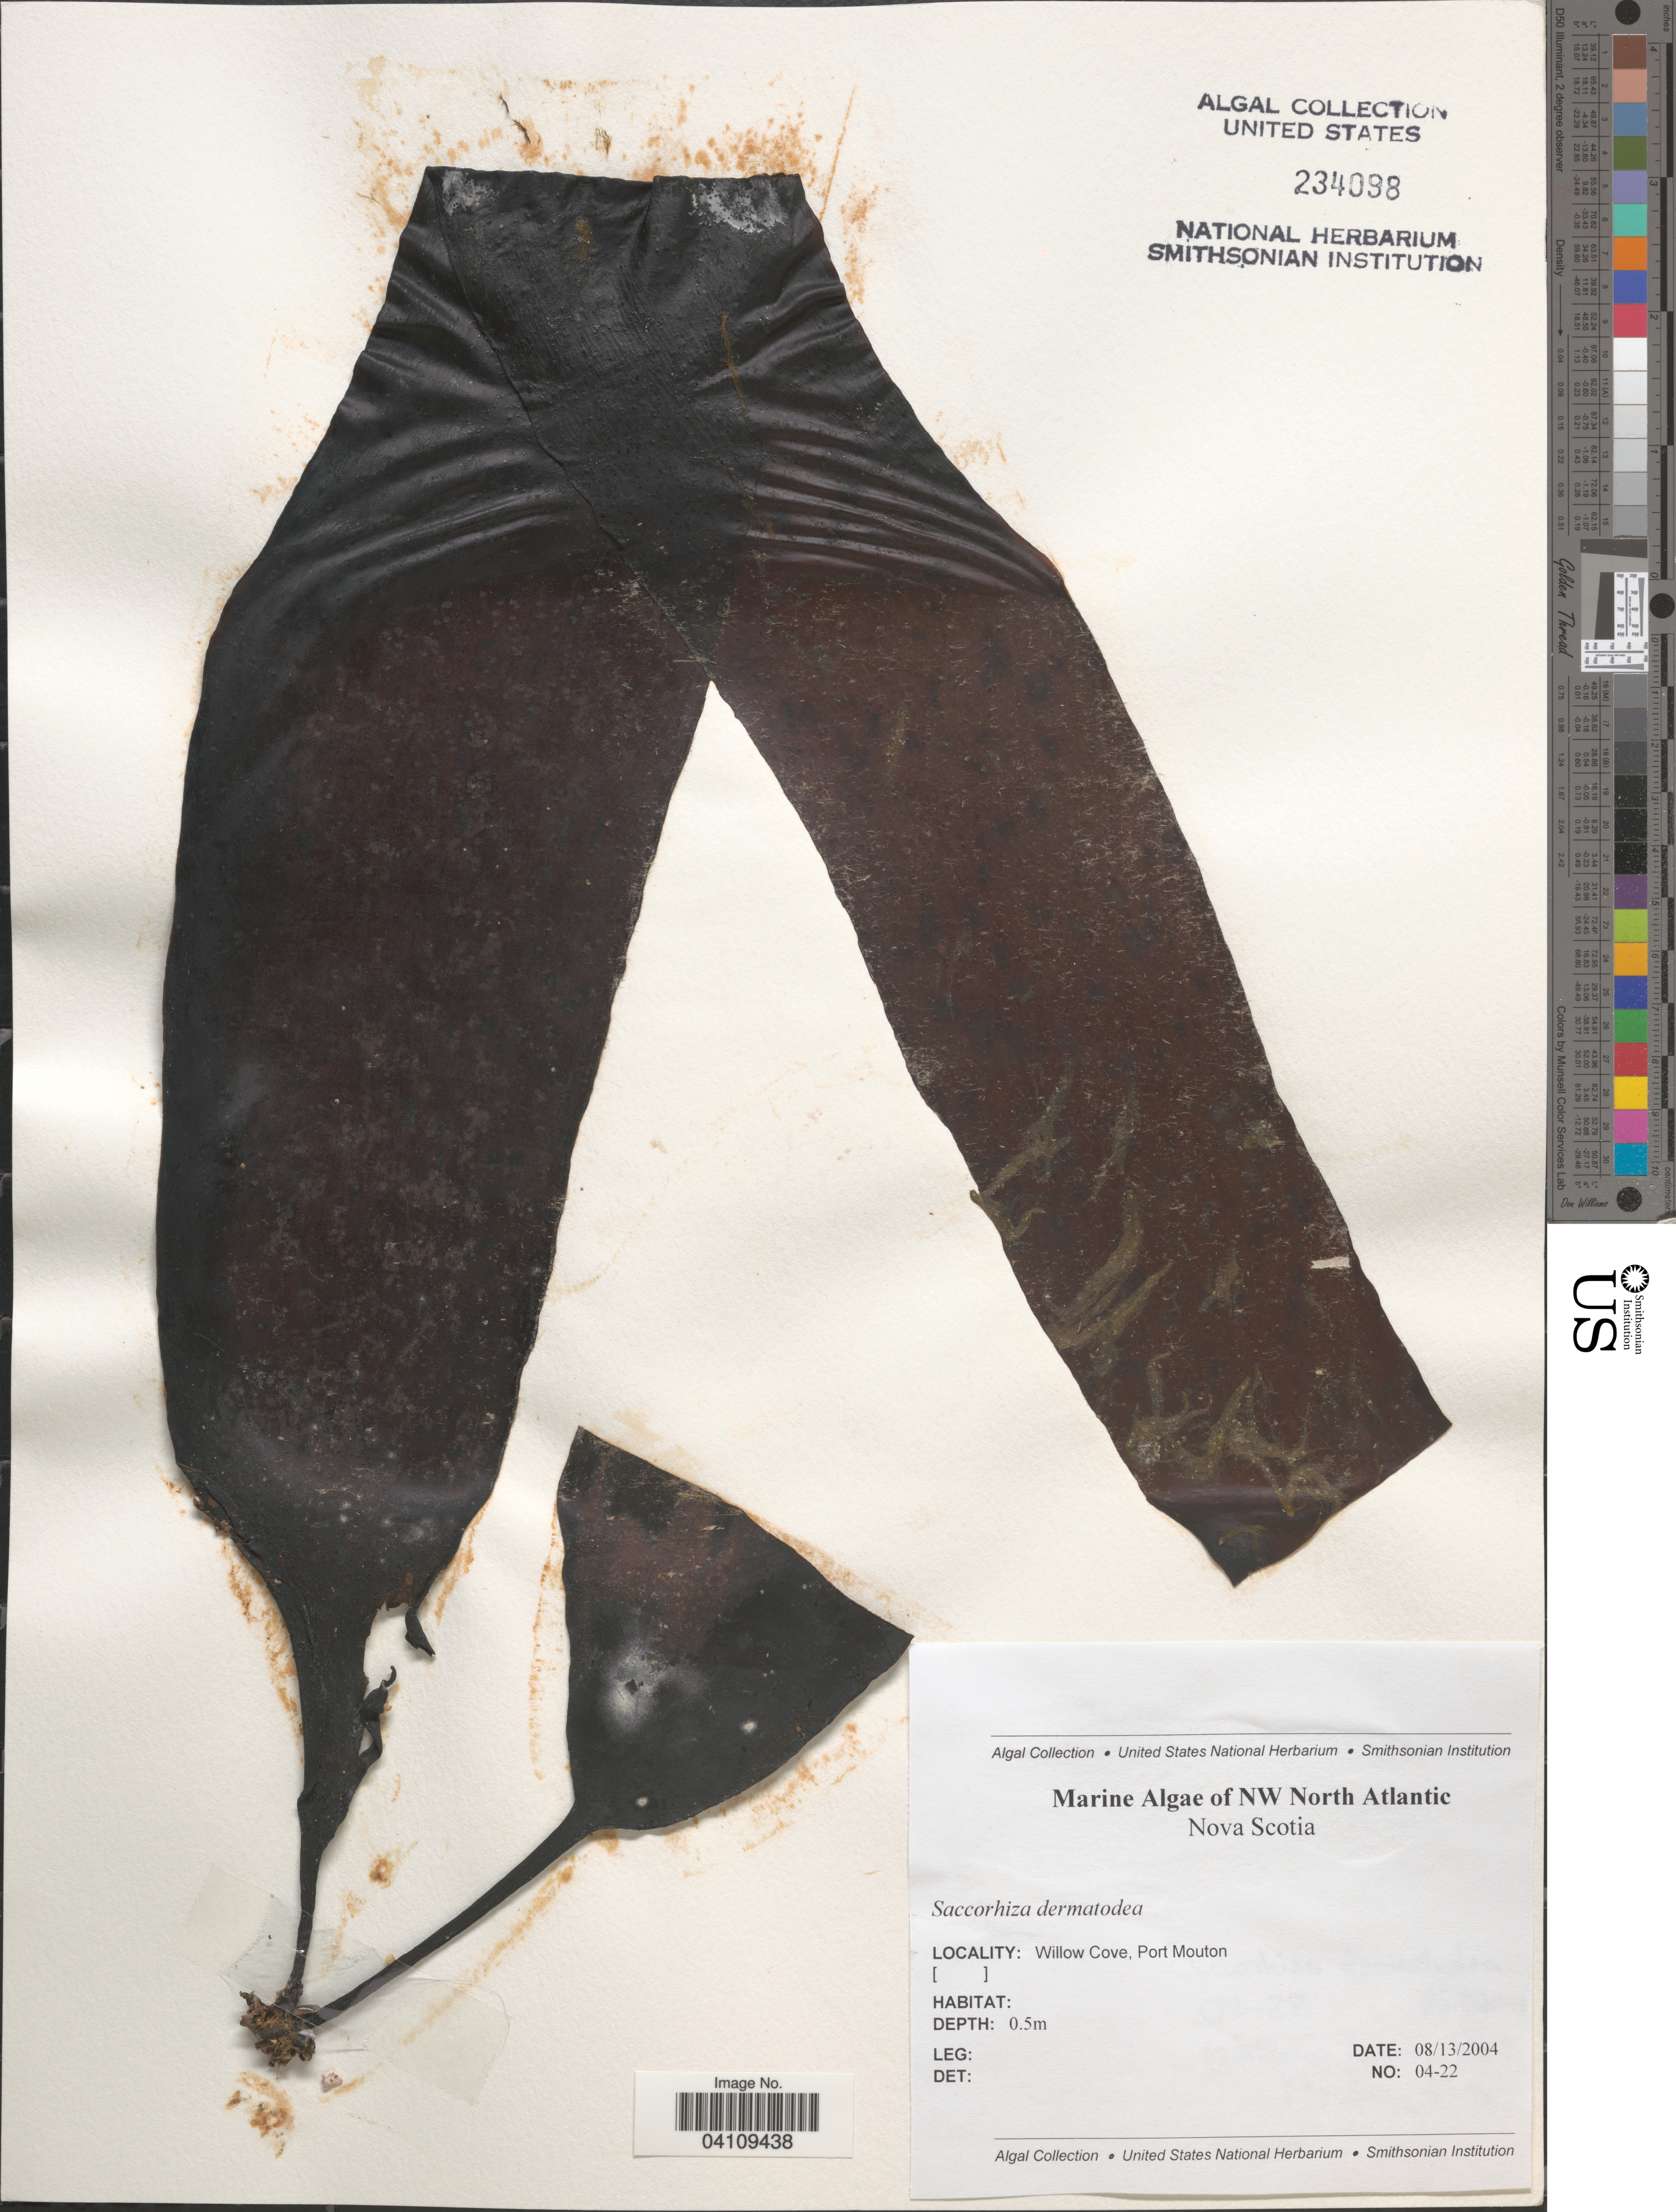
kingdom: Chromista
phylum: Foraminifera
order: Astrorhizida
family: Hyperamminidae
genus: Saccorhiza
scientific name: Saccorhiza dermatodea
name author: (Bach. Pyl.) J. Agardh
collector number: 04-12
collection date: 2004-08-13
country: Canada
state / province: Nova Scotia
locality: NW North Atlantic. Willow Cove, Port Mouton.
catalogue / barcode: US 234088